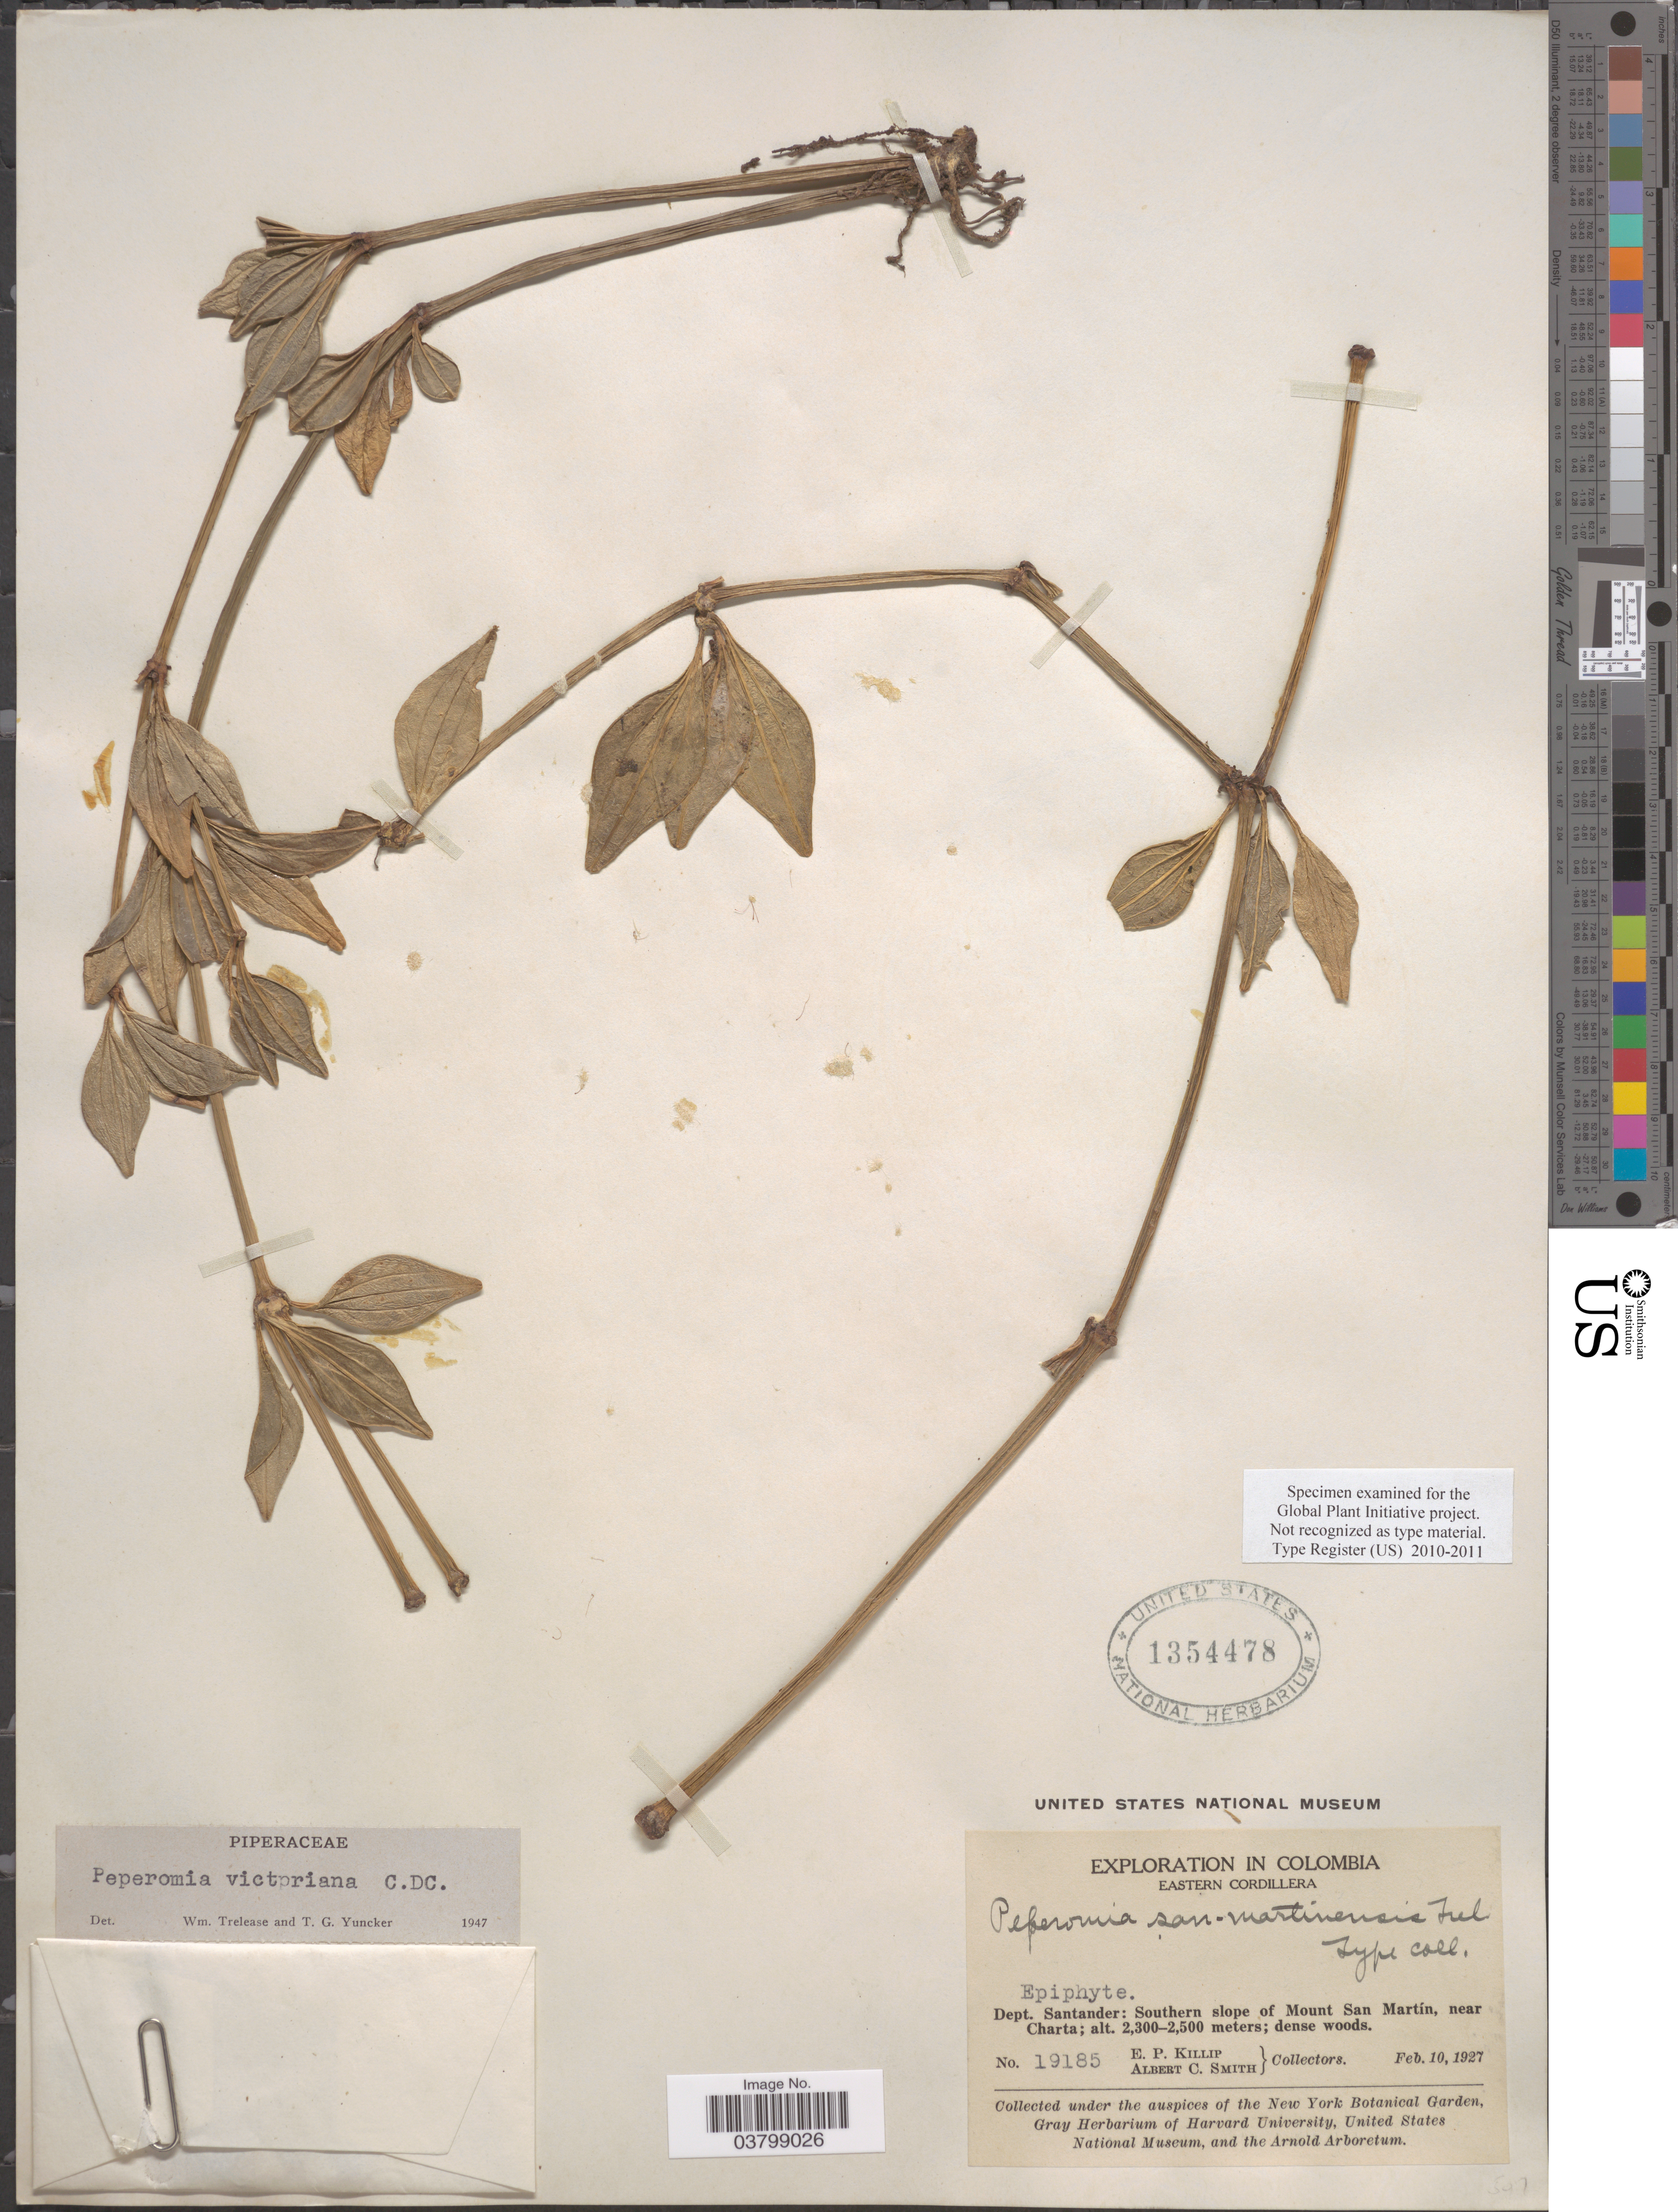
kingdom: Plantae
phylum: Tracheophyta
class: Magnoliopsida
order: Piperales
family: Piperaceae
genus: Peperomia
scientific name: Peperomia victoriana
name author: C. DC.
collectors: E. P. Killip & A. C. Smith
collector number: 19185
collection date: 1927-02-10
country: Colombia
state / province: Santander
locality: Eastern Cordillera. Dept. Santander: Southern slope of Mount San Martín, near Charta.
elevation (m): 2300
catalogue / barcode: US 1354478